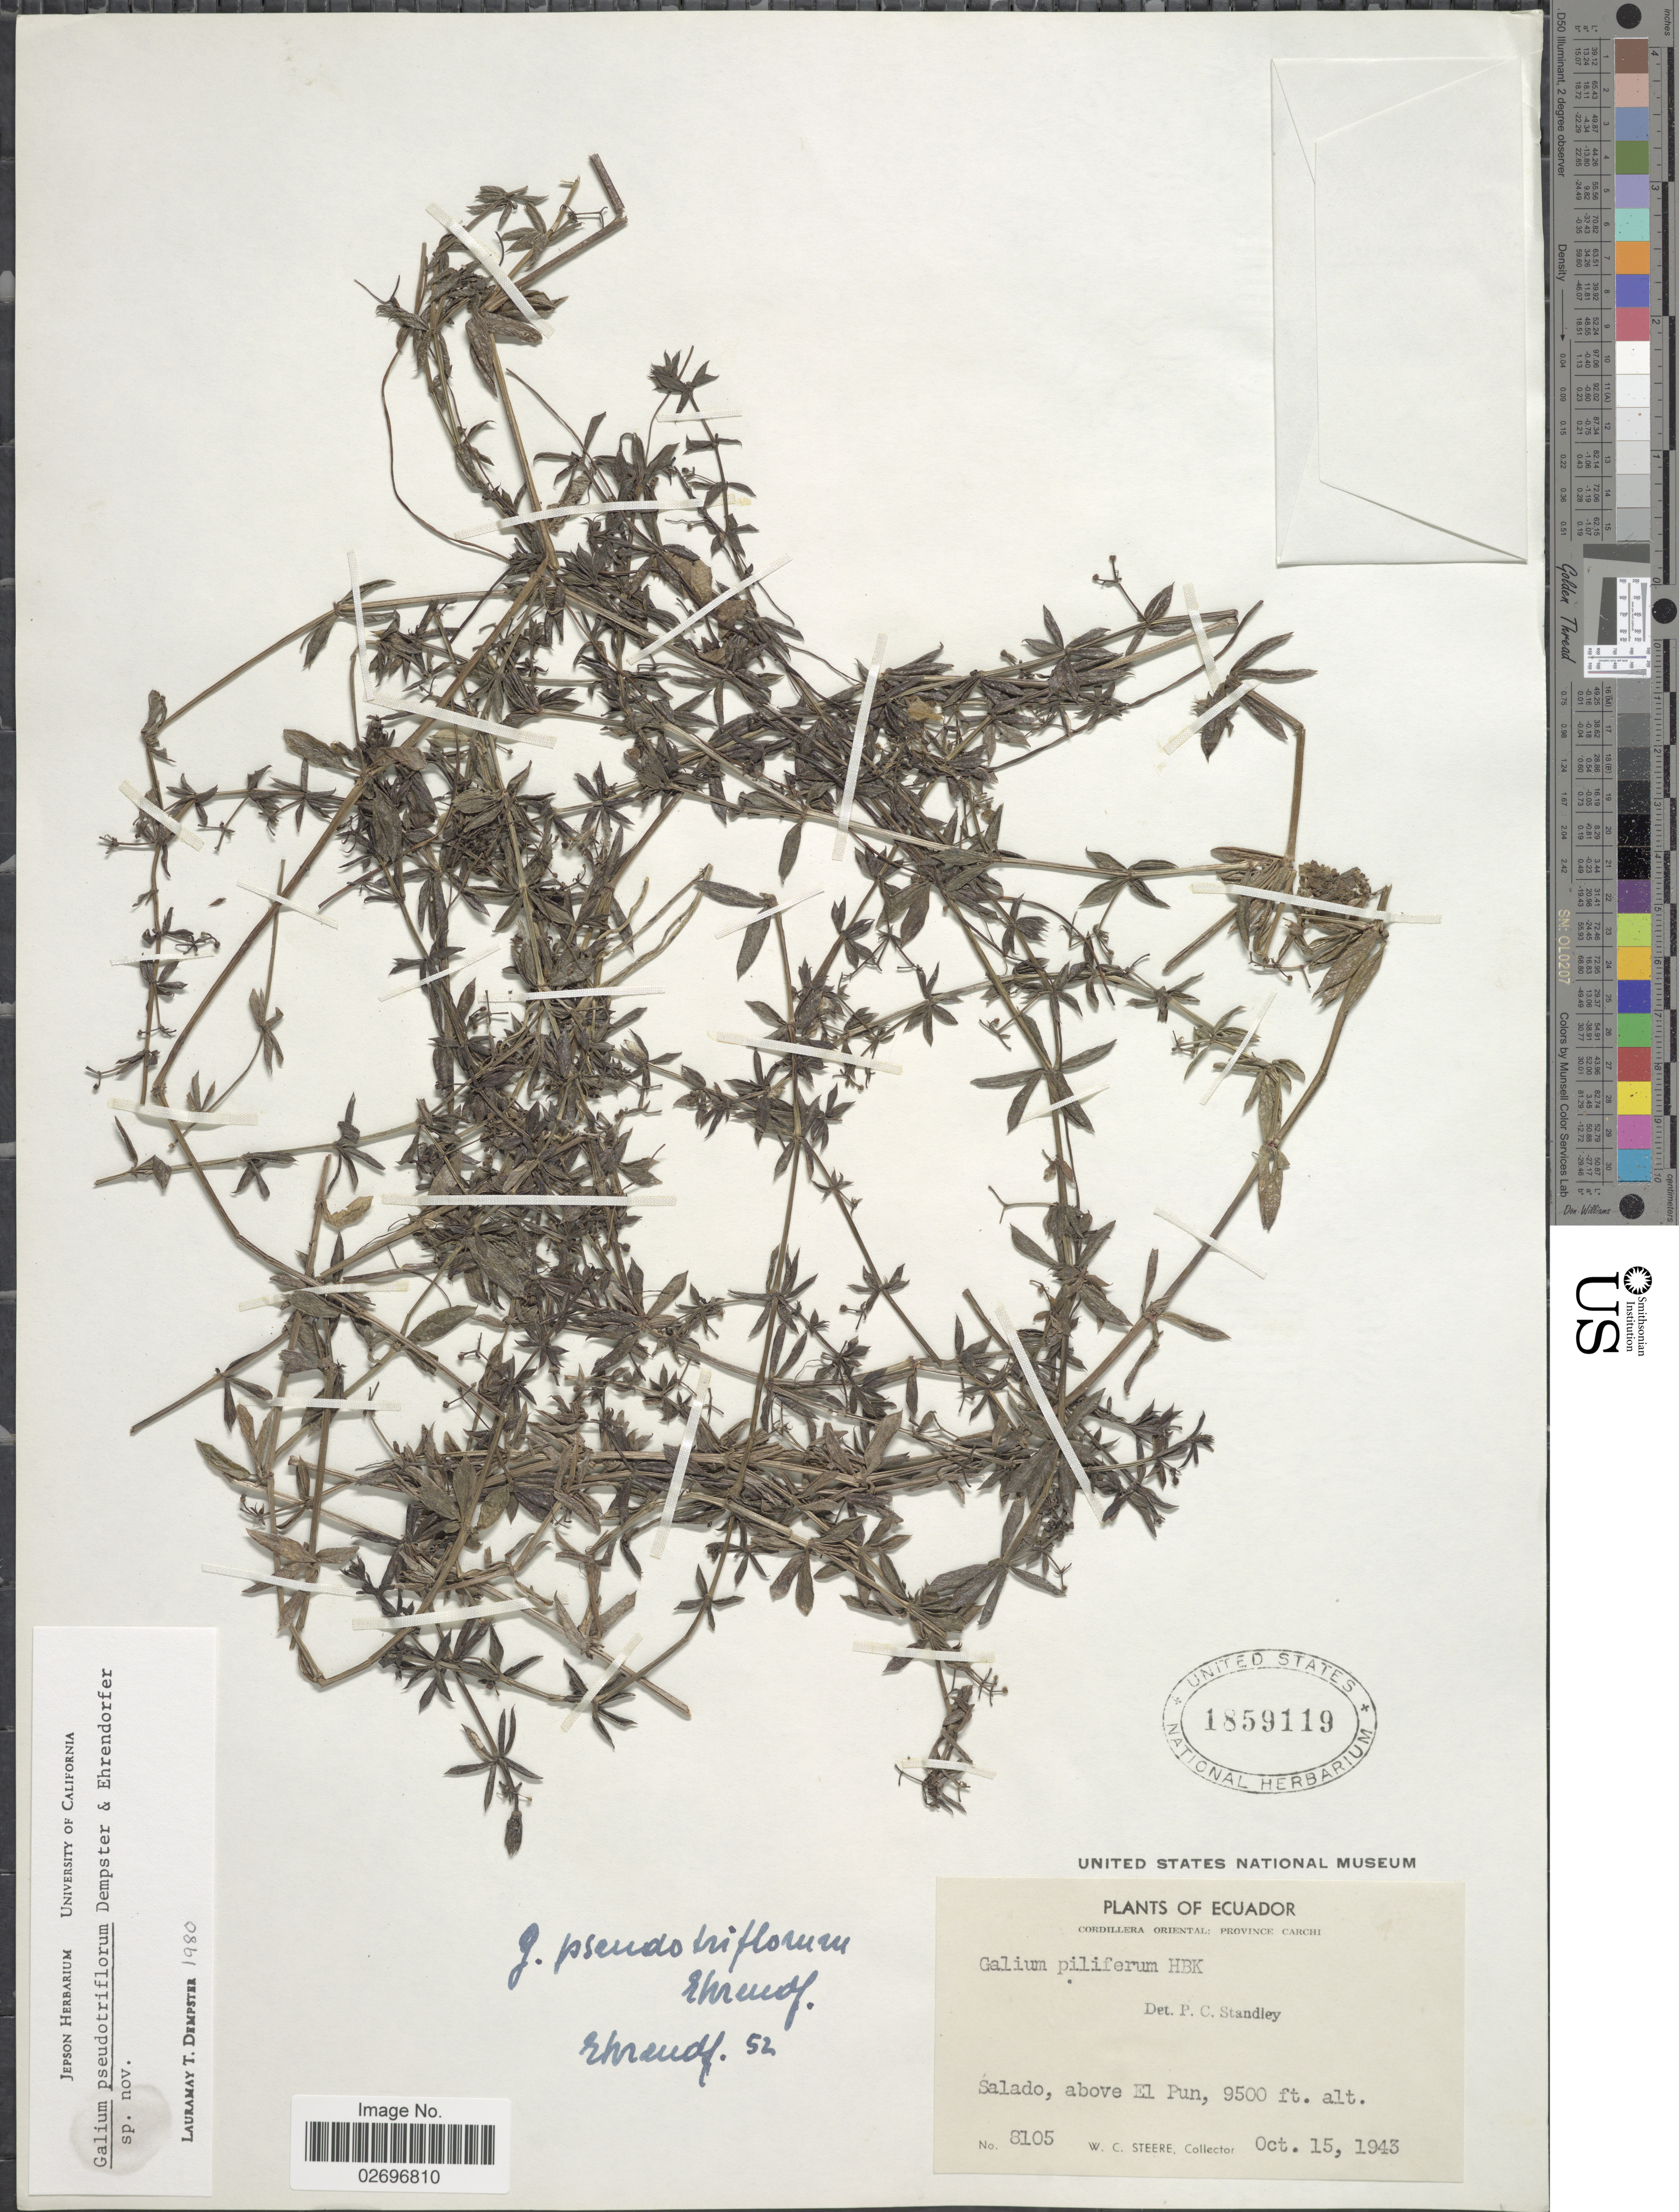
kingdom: Plantae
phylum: Tracheophyta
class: Magnoliopsida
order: Gentianales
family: Rubiaceae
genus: Galium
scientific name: Galium pseudotriflorum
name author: Dempster & Ehrend.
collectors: W. C. Steere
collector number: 8105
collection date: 1943-10-15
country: Ecuador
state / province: Carchi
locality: Cordillera Oriental, Salado, above El Pun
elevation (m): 2896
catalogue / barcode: US 1859119